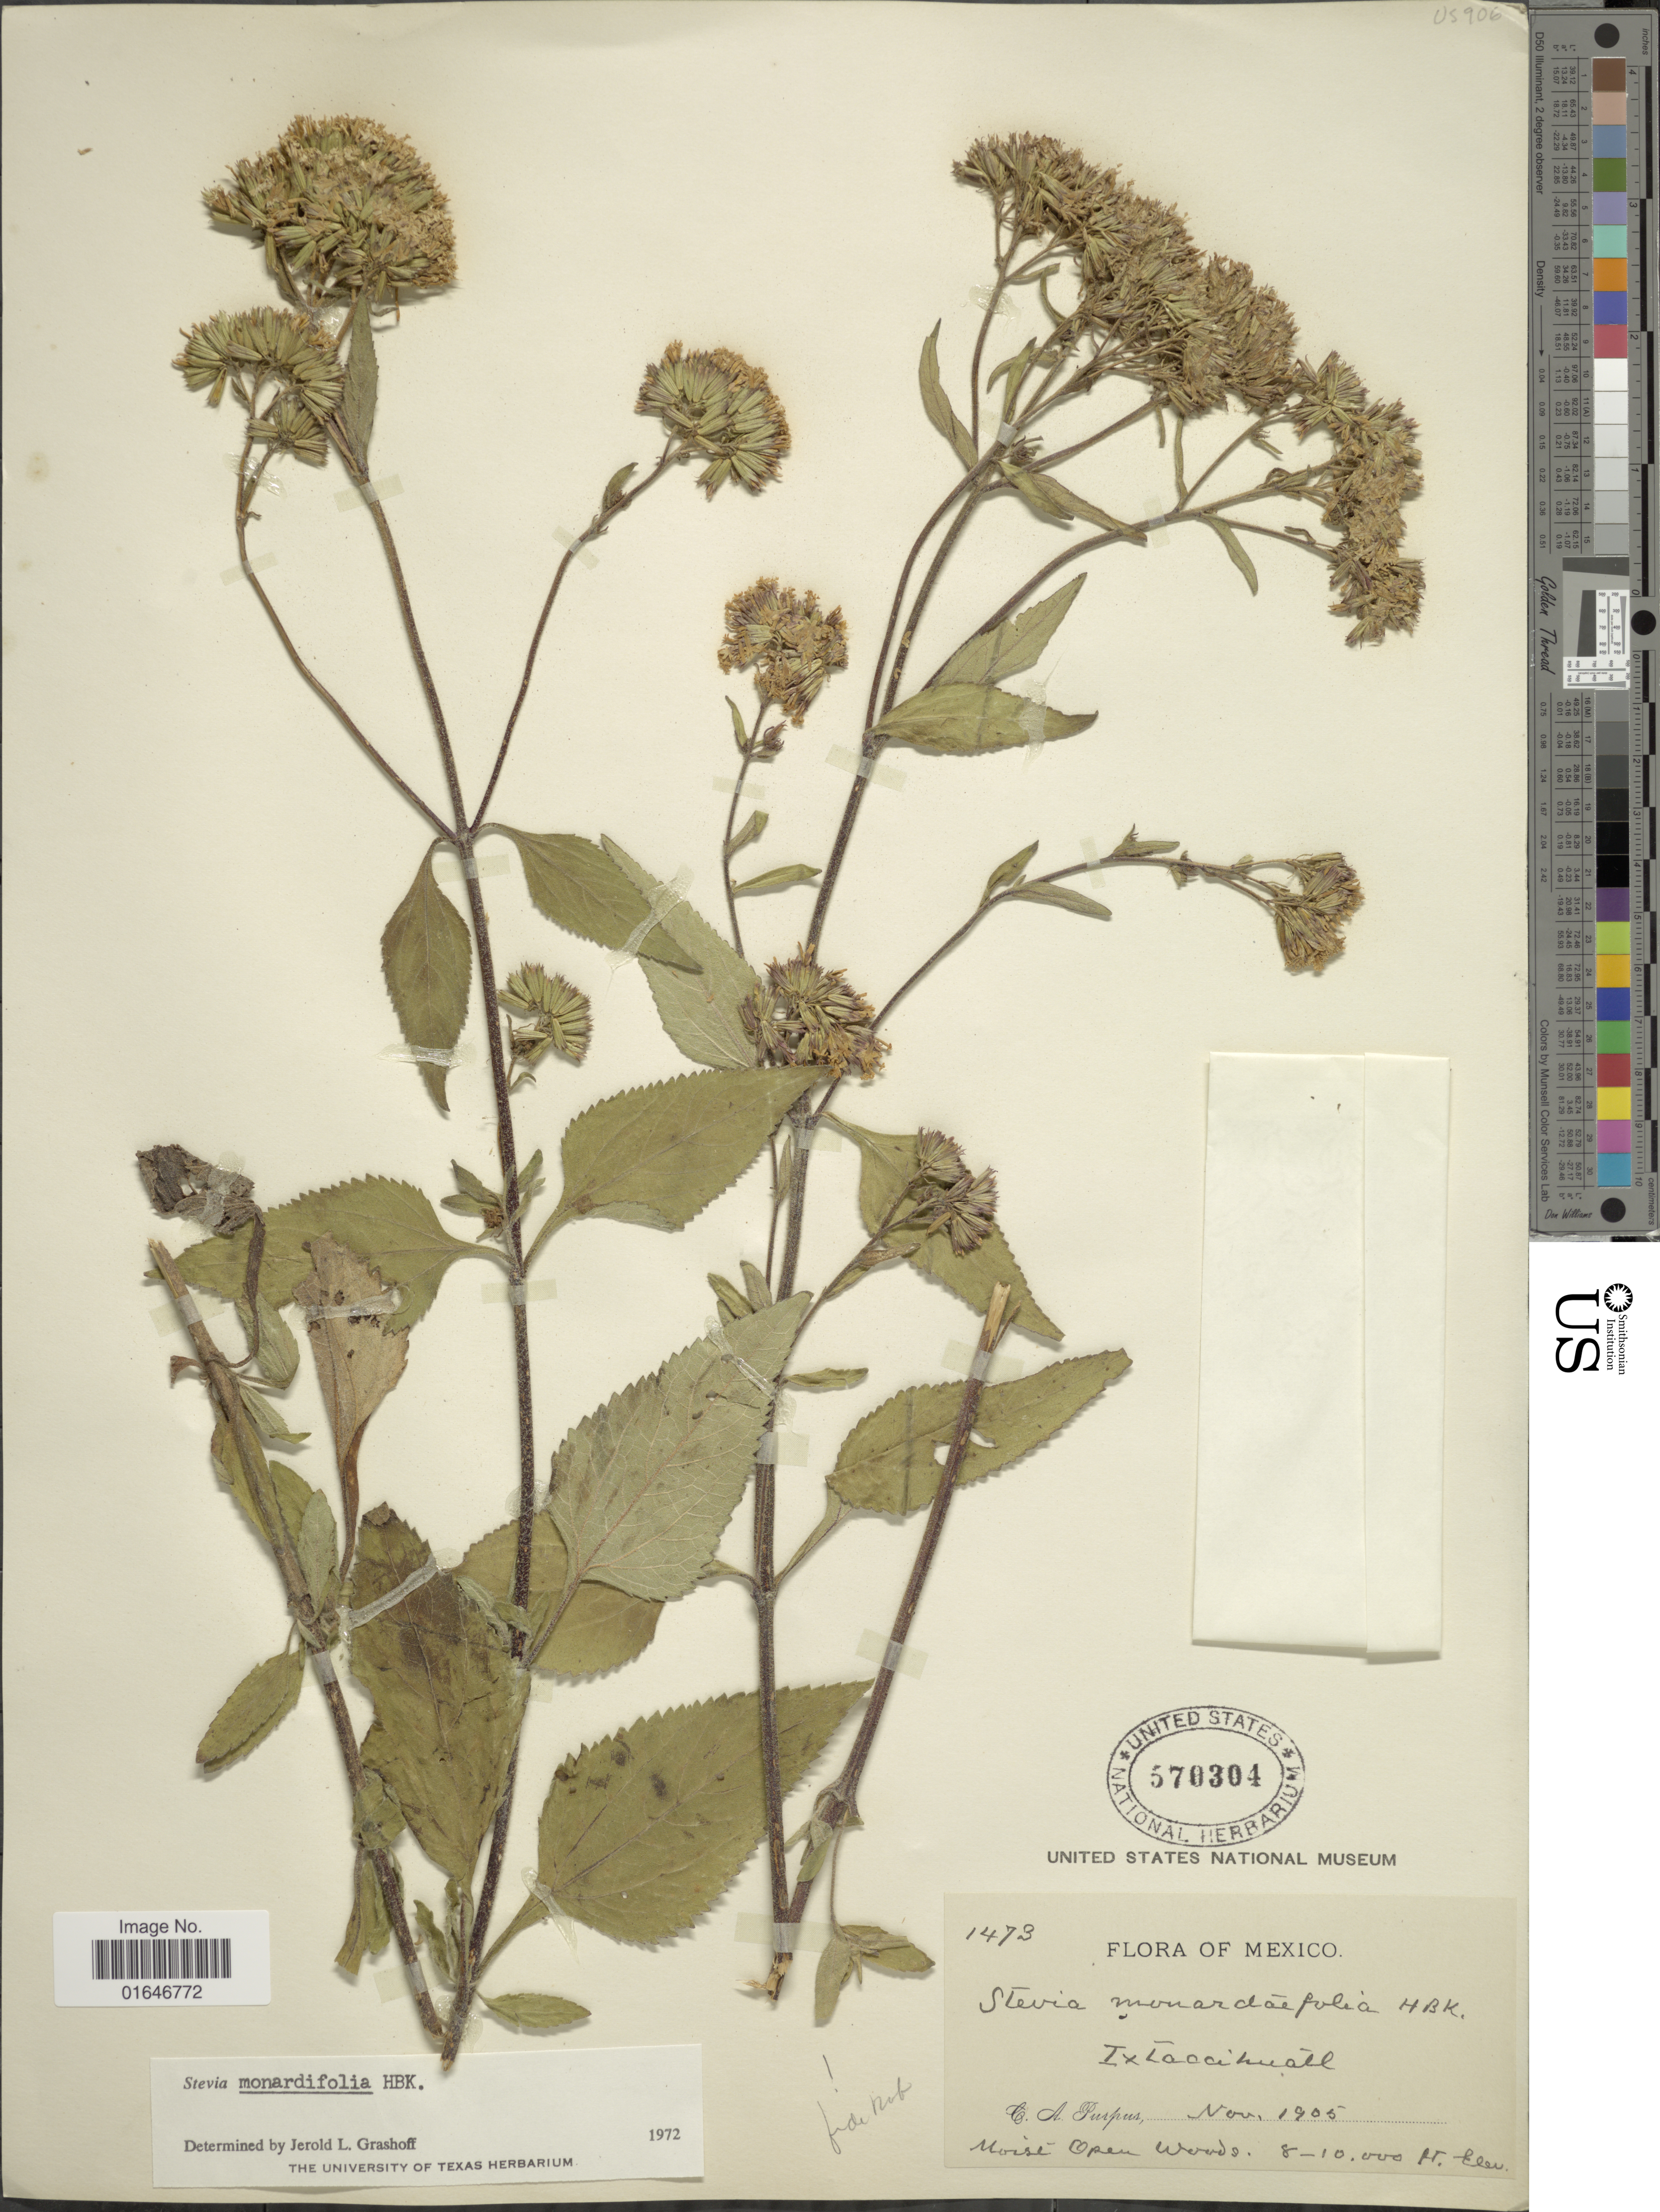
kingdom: Plantae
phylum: Tracheophyta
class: Magnoliopsida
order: Asterales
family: Asteraceae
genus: Stevia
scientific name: Stevia monardifolia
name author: Kunth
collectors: C. A. Purpus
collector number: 1473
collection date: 1905-11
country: Mexico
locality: Ixtaccihuatl.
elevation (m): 2438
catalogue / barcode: US 570304